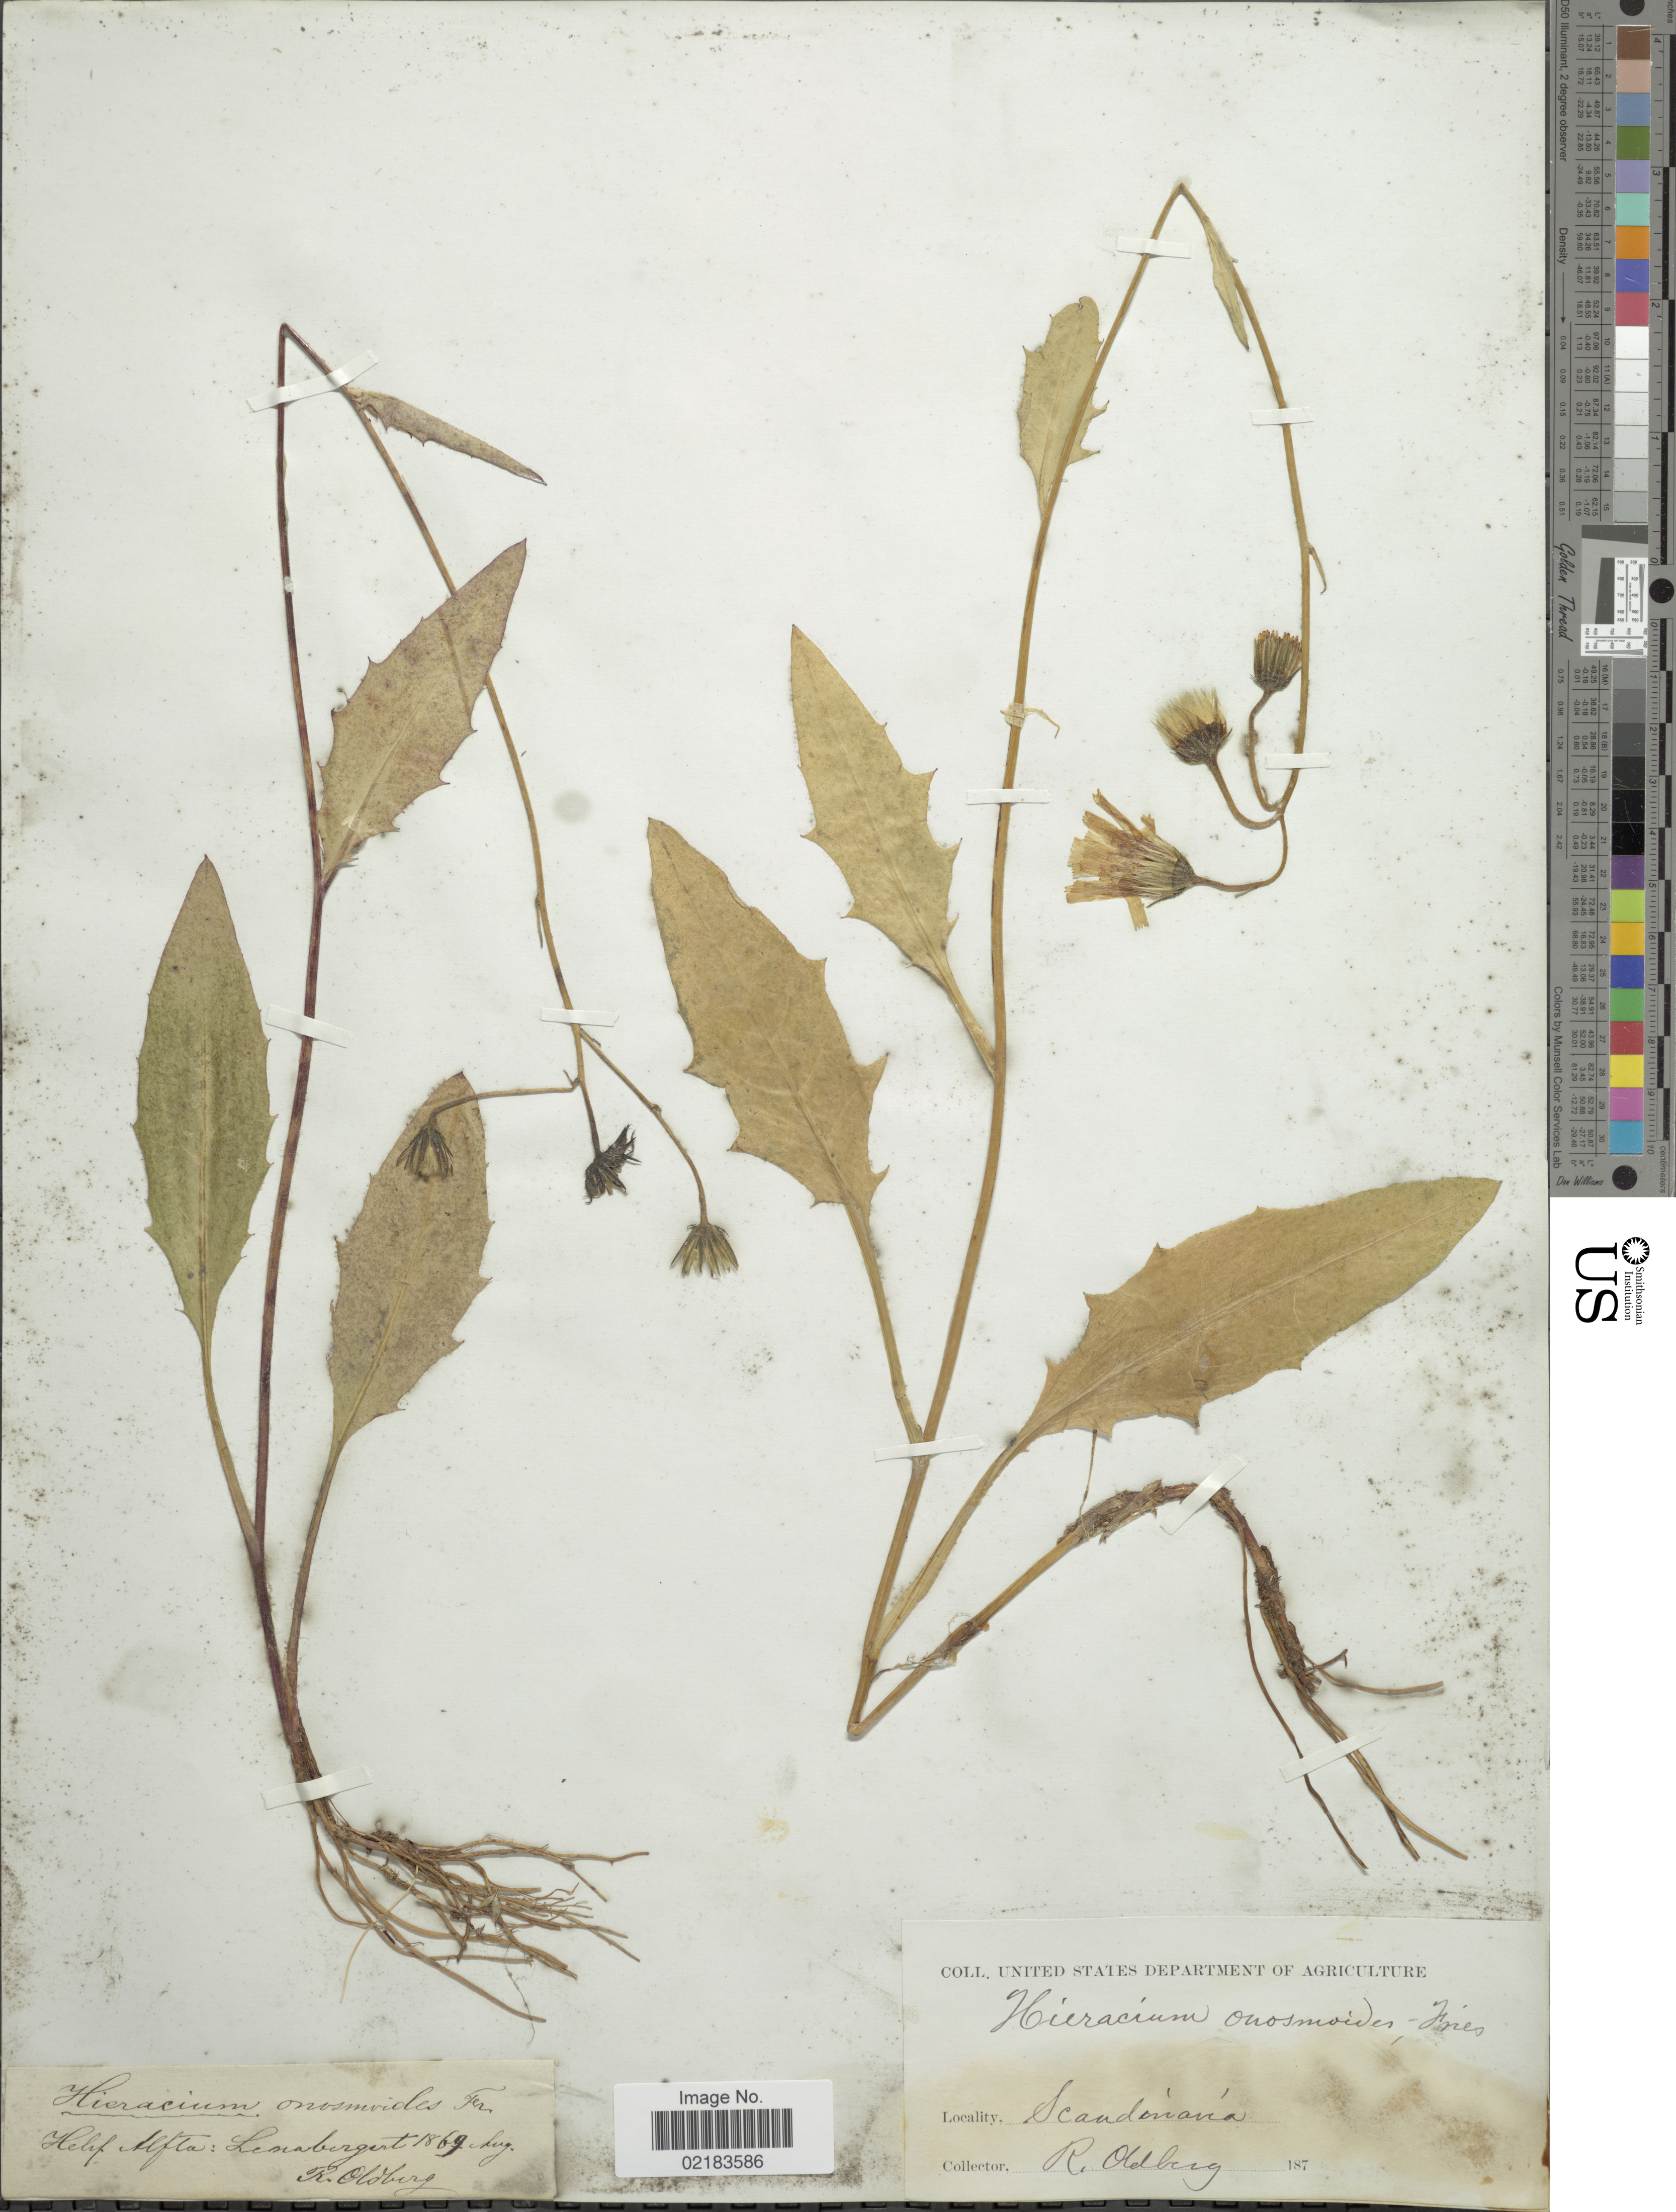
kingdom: Plantae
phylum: Tracheophyta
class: Magnoliopsida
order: Asterales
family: Asteraceae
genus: Hieracium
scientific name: Hieracium onosmoides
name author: Fr.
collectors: R. Oldberg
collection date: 1867-08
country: Sweden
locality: Scandinavia, Alfta: Lenaberget